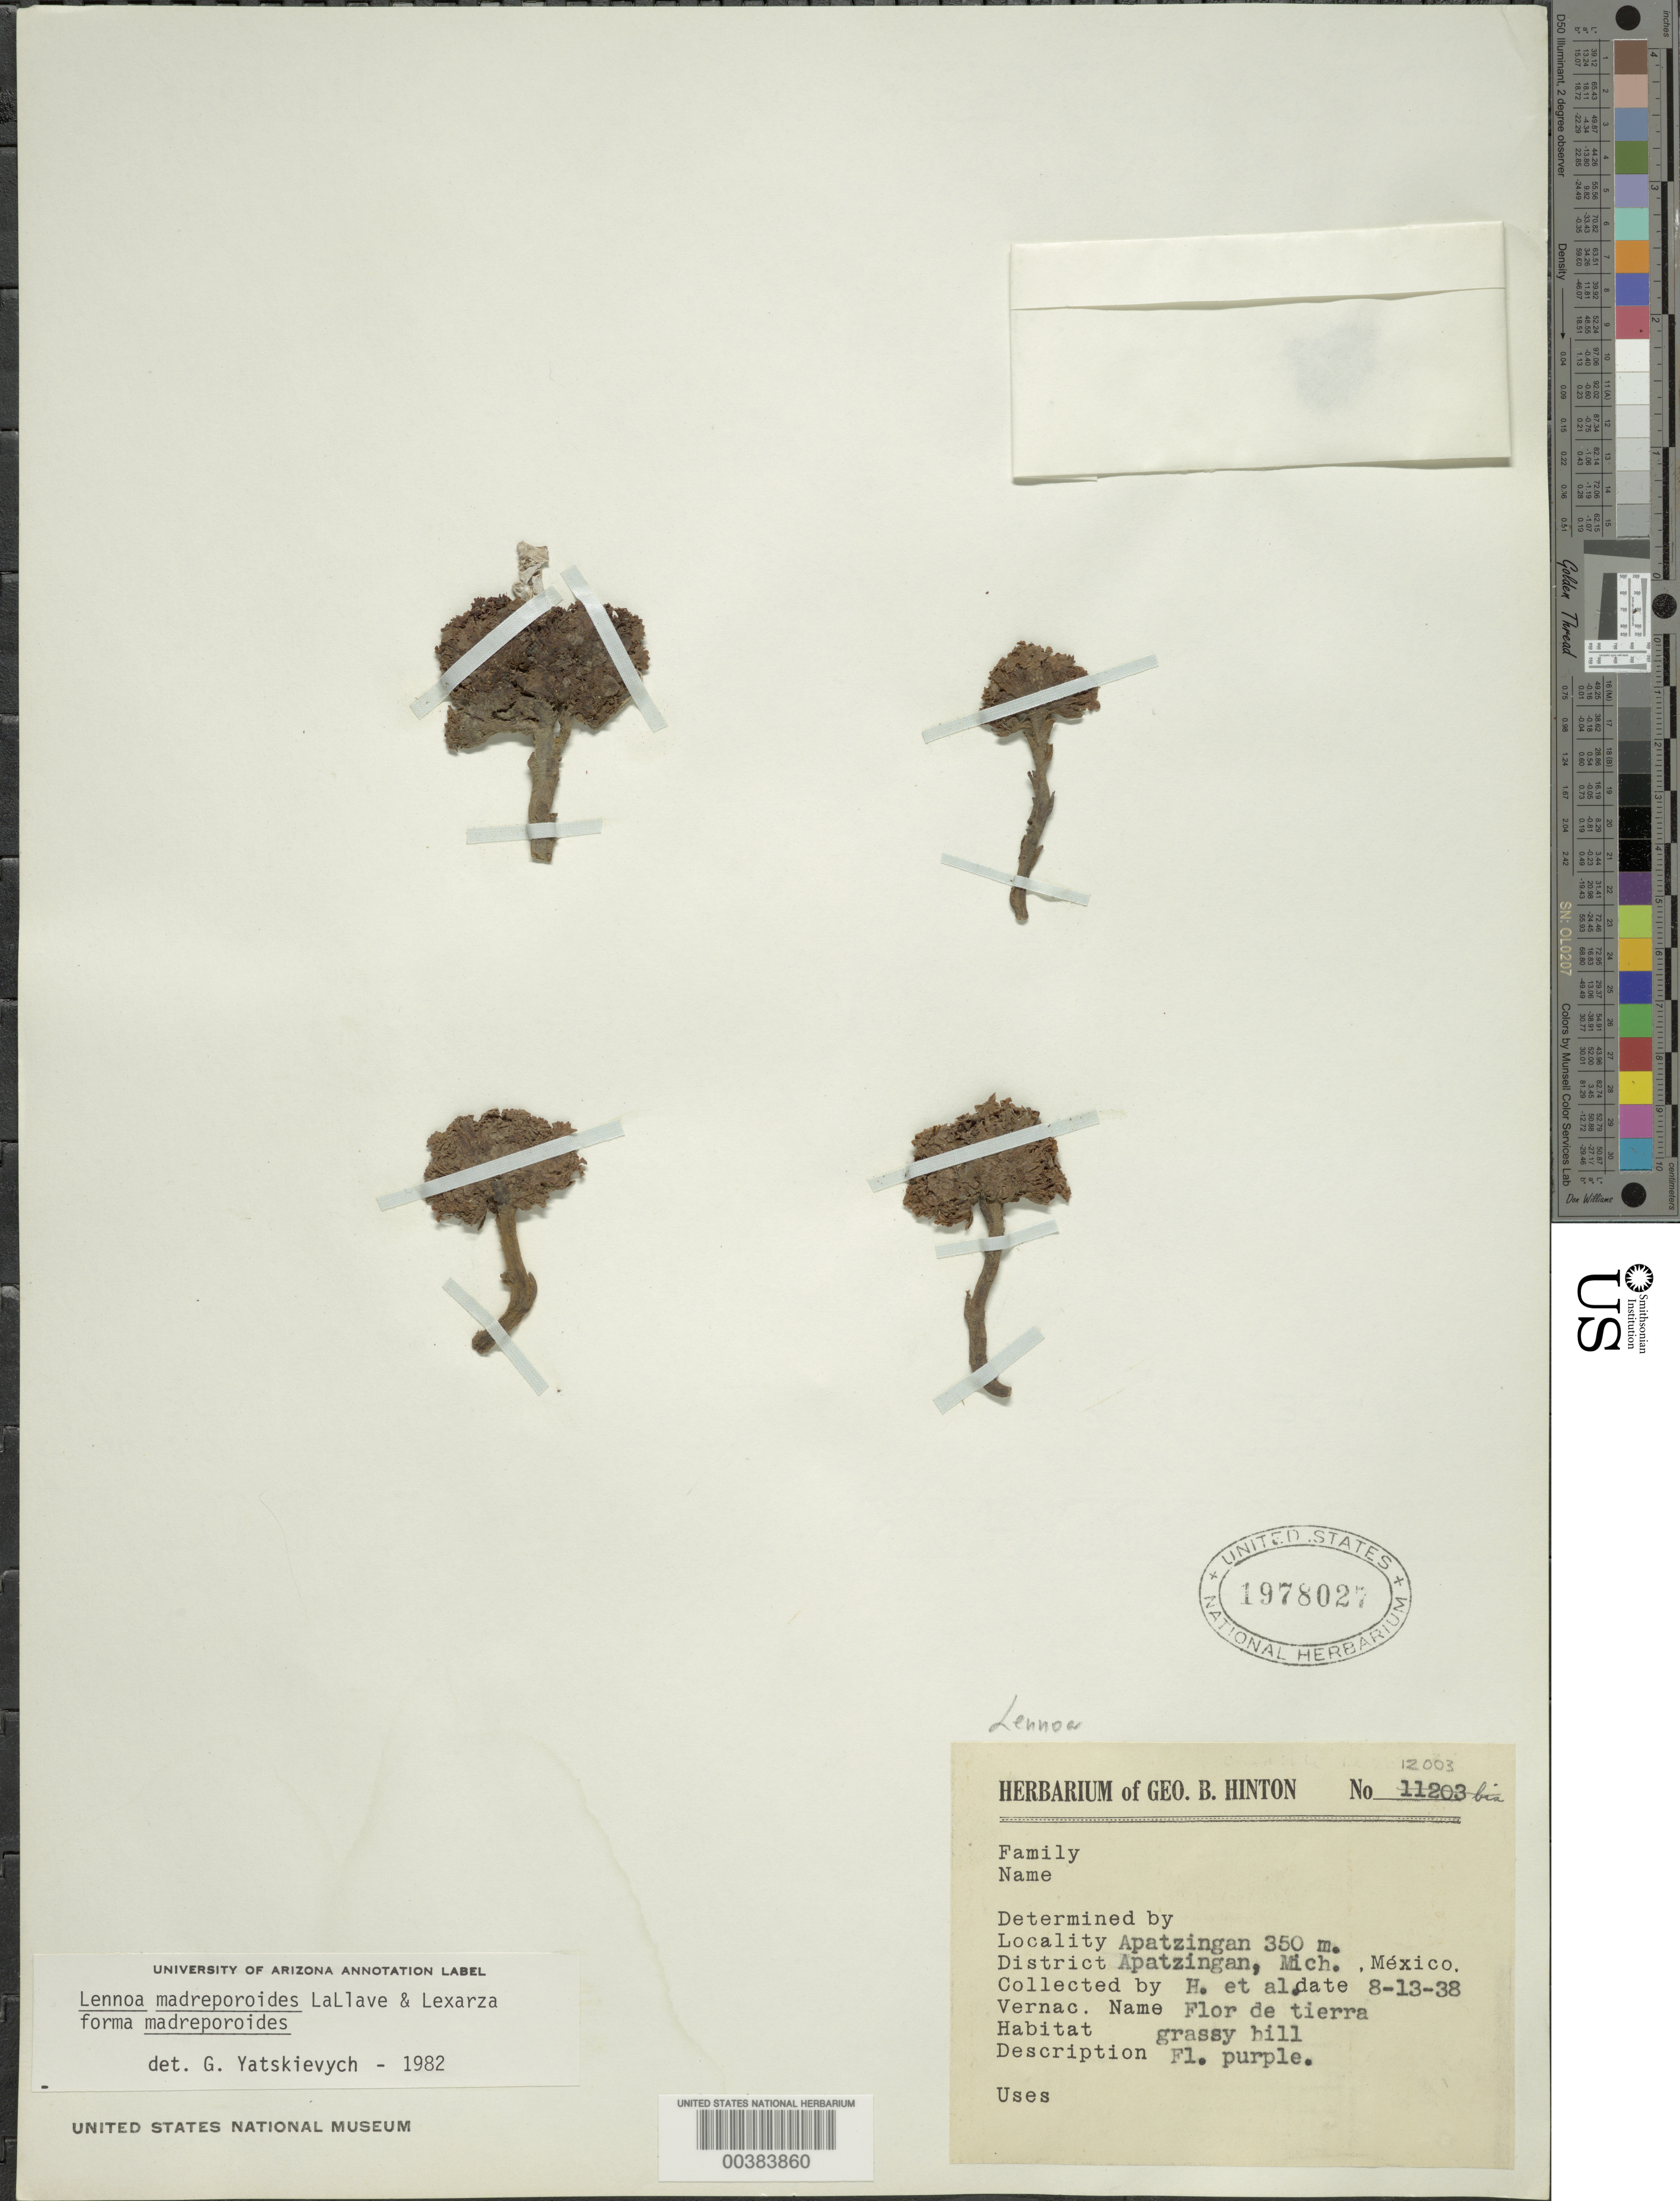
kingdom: Plantae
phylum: Tracheophyta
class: Magnoliopsida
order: Boraginales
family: Lennoaceae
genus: Lennoa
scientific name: Lennoa madreporoides f. madreporoides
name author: La Llave & Lex.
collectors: G. B. Hinton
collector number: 12003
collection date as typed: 13 Aug 1938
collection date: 1938-08-13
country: Mexico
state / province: Michoacán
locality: Apatzingan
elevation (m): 350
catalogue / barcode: US 1978027